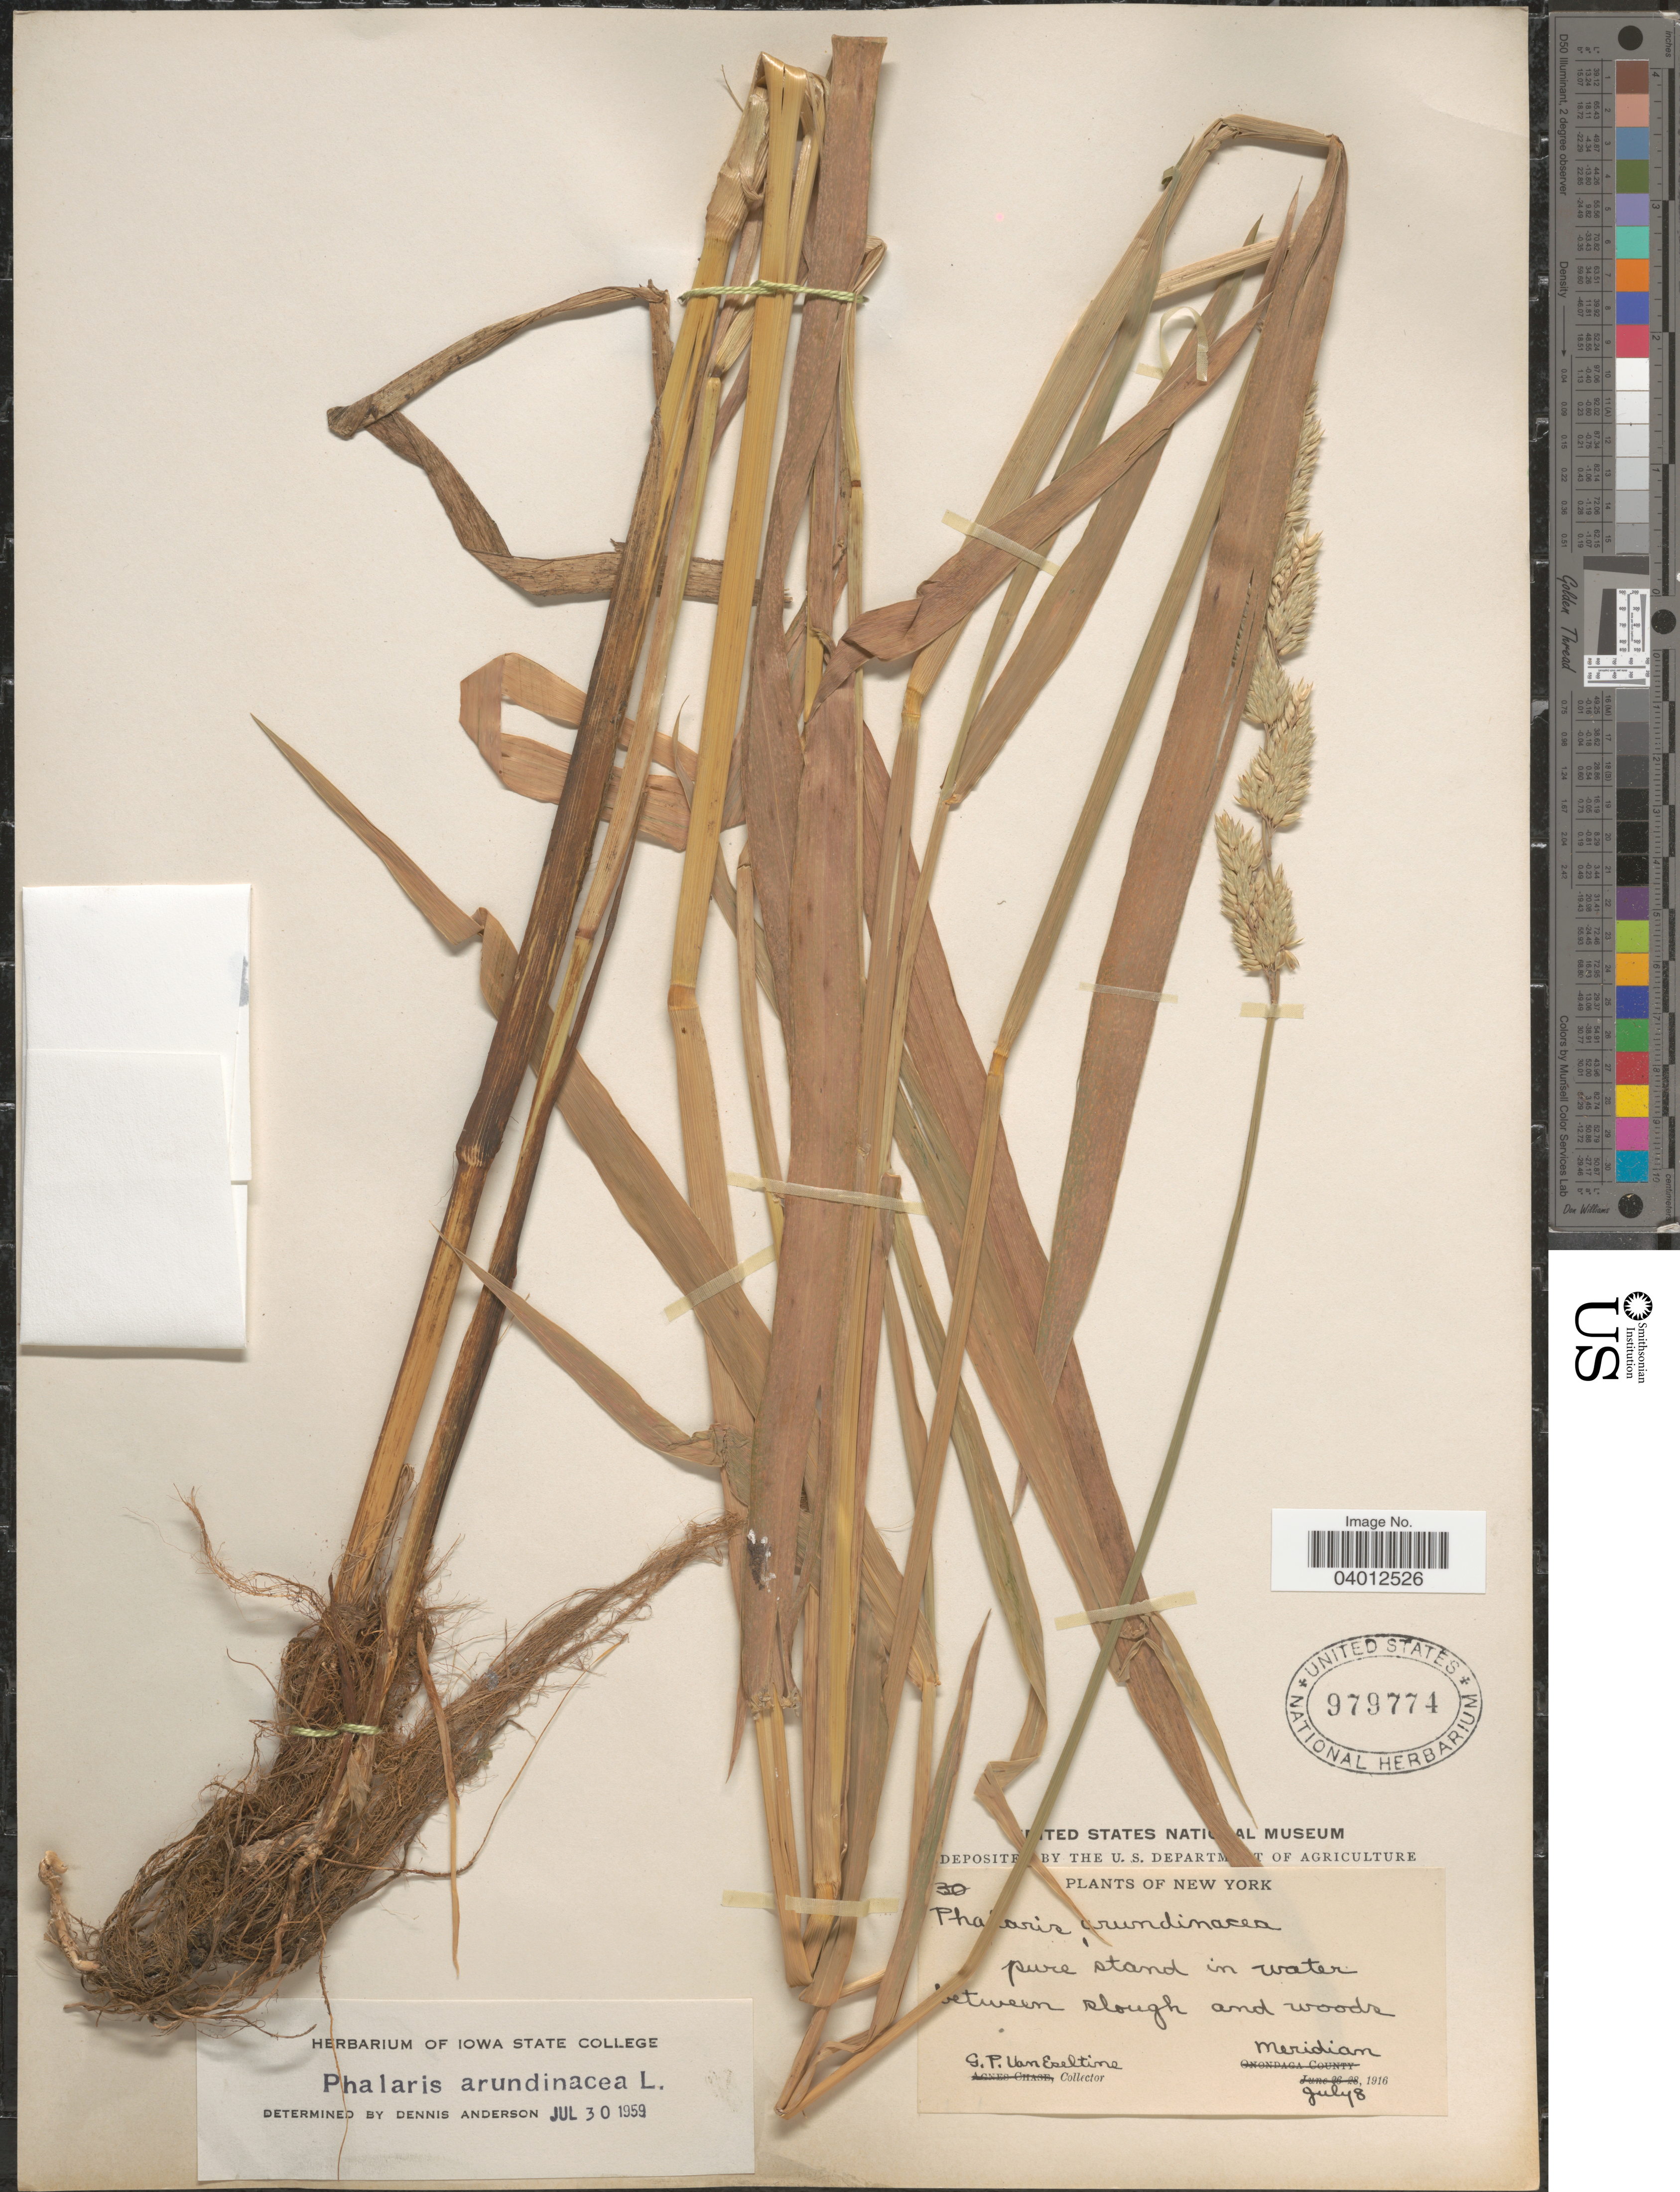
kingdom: Plantae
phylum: Tracheophyta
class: Liliopsida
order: Poales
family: Poaceae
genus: Phalaris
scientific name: Phalaris arundinacea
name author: L.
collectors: G. P. Van Eseltine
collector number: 30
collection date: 1916-07-08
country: United States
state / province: New York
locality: Meridian.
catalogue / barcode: US 979774